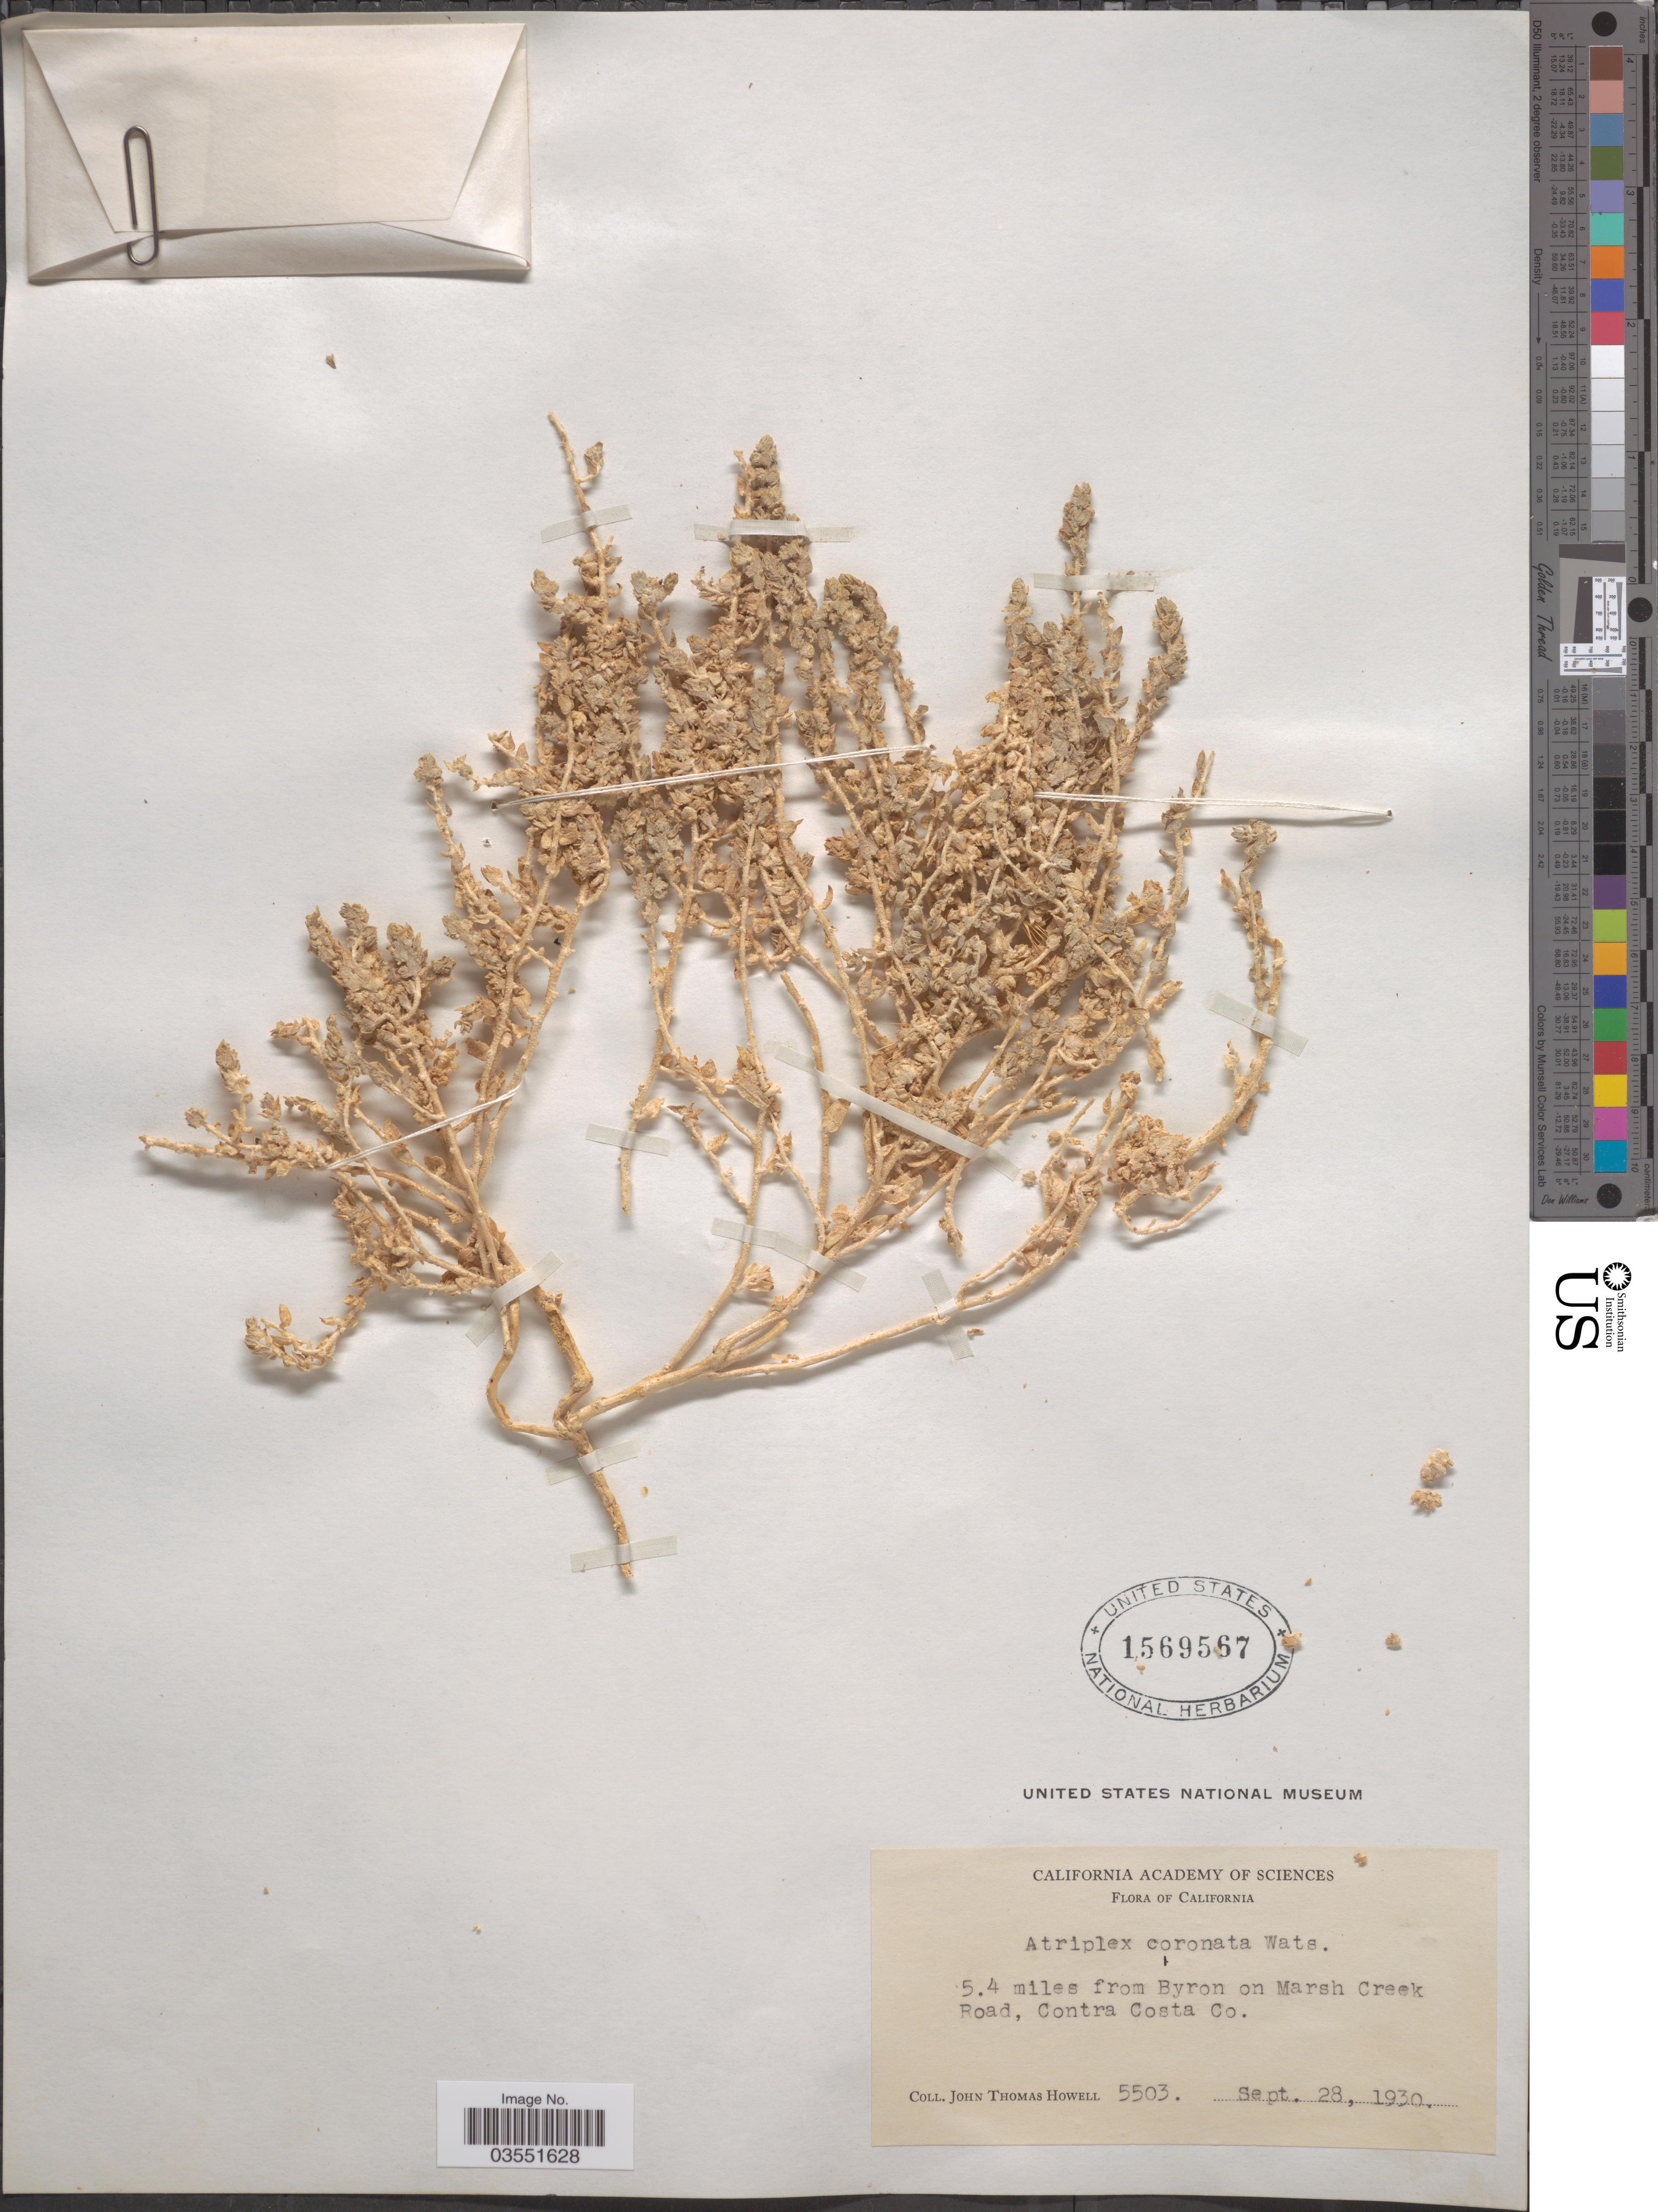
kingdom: Plantae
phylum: Tracheophyta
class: Magnoliopsida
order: Caryophyllales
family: Amaranthaceae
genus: Atriplex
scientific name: Atriplex coronata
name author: S. Watson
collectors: J. T. Howell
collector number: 5503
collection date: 1930-09-28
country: United States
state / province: California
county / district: Contra Costa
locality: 5.4 miles from Byron on Marsh Creek Road, Contra Costa Co.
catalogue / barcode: US 1569567